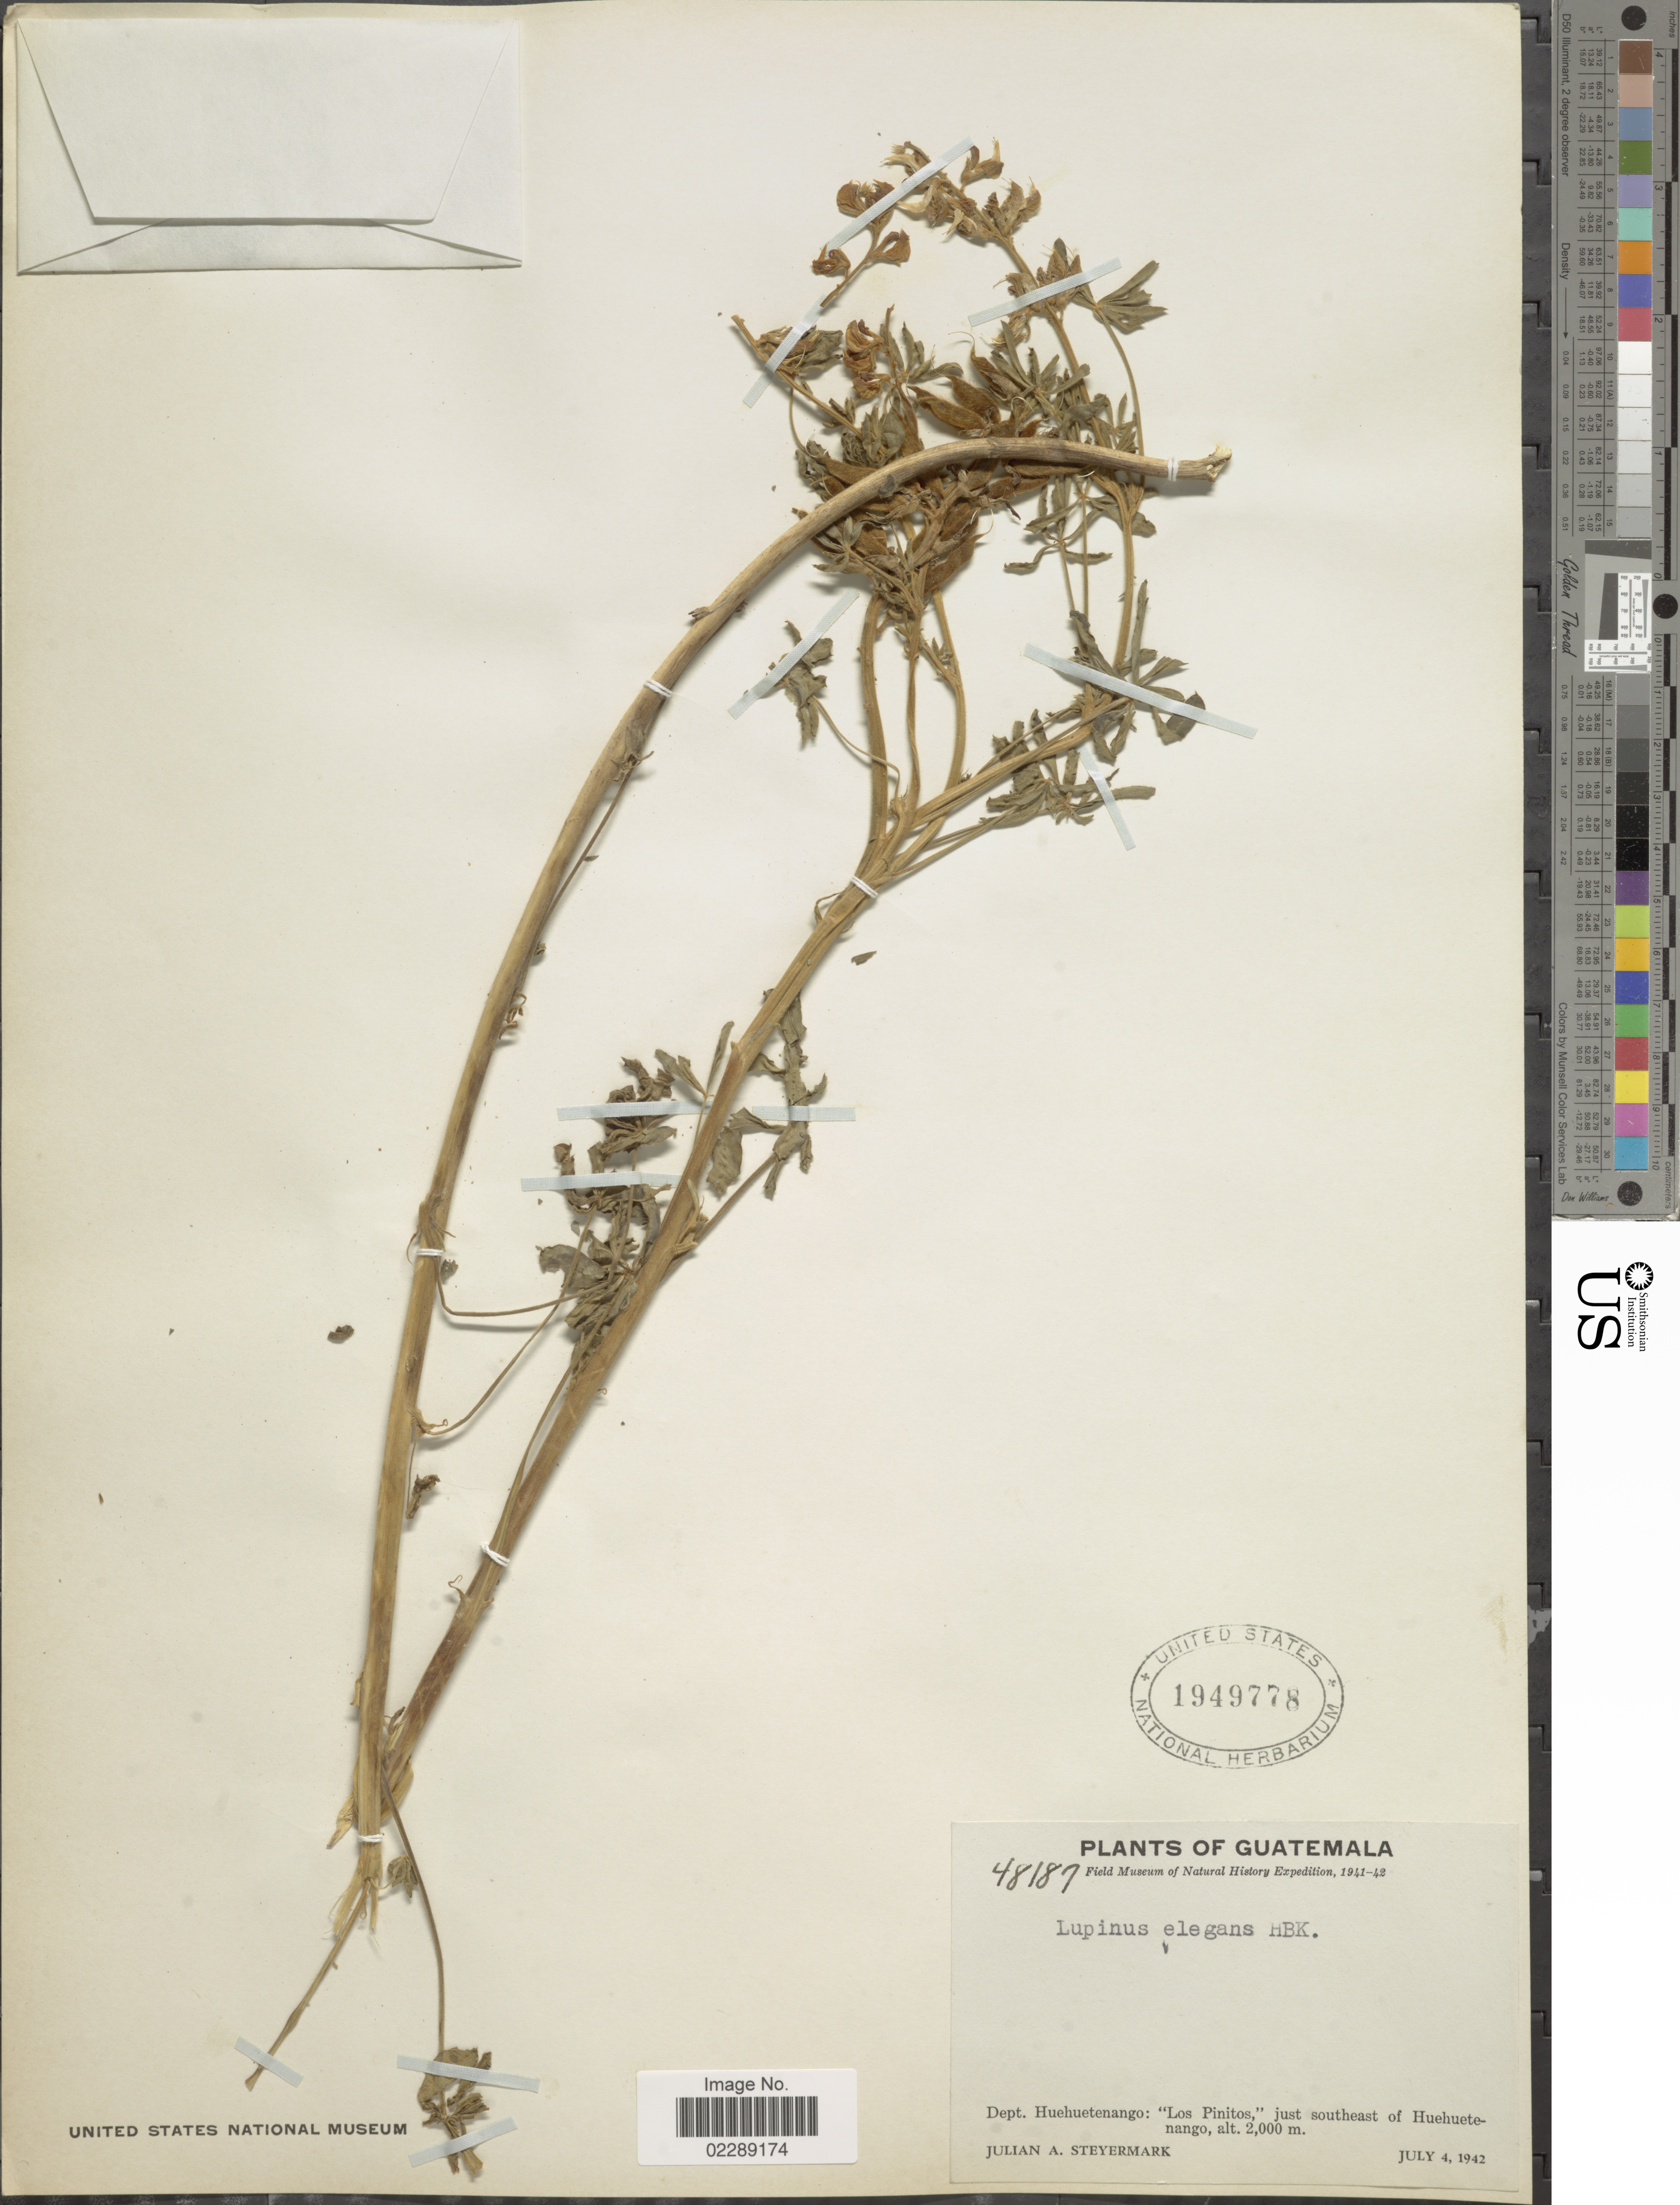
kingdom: Plantae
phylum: Tracheophyta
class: Magnoliopsida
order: Fabales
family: Fabaceae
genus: Lupinus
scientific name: Lupinus elegans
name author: Kunth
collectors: J. Steyermark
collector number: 48187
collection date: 1942-07-04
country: Guatemala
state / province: Huehuetenango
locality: Dept. Huehuetenango: Los Pinitos, just southeast of Huehuetenango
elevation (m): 2000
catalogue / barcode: US 1949778